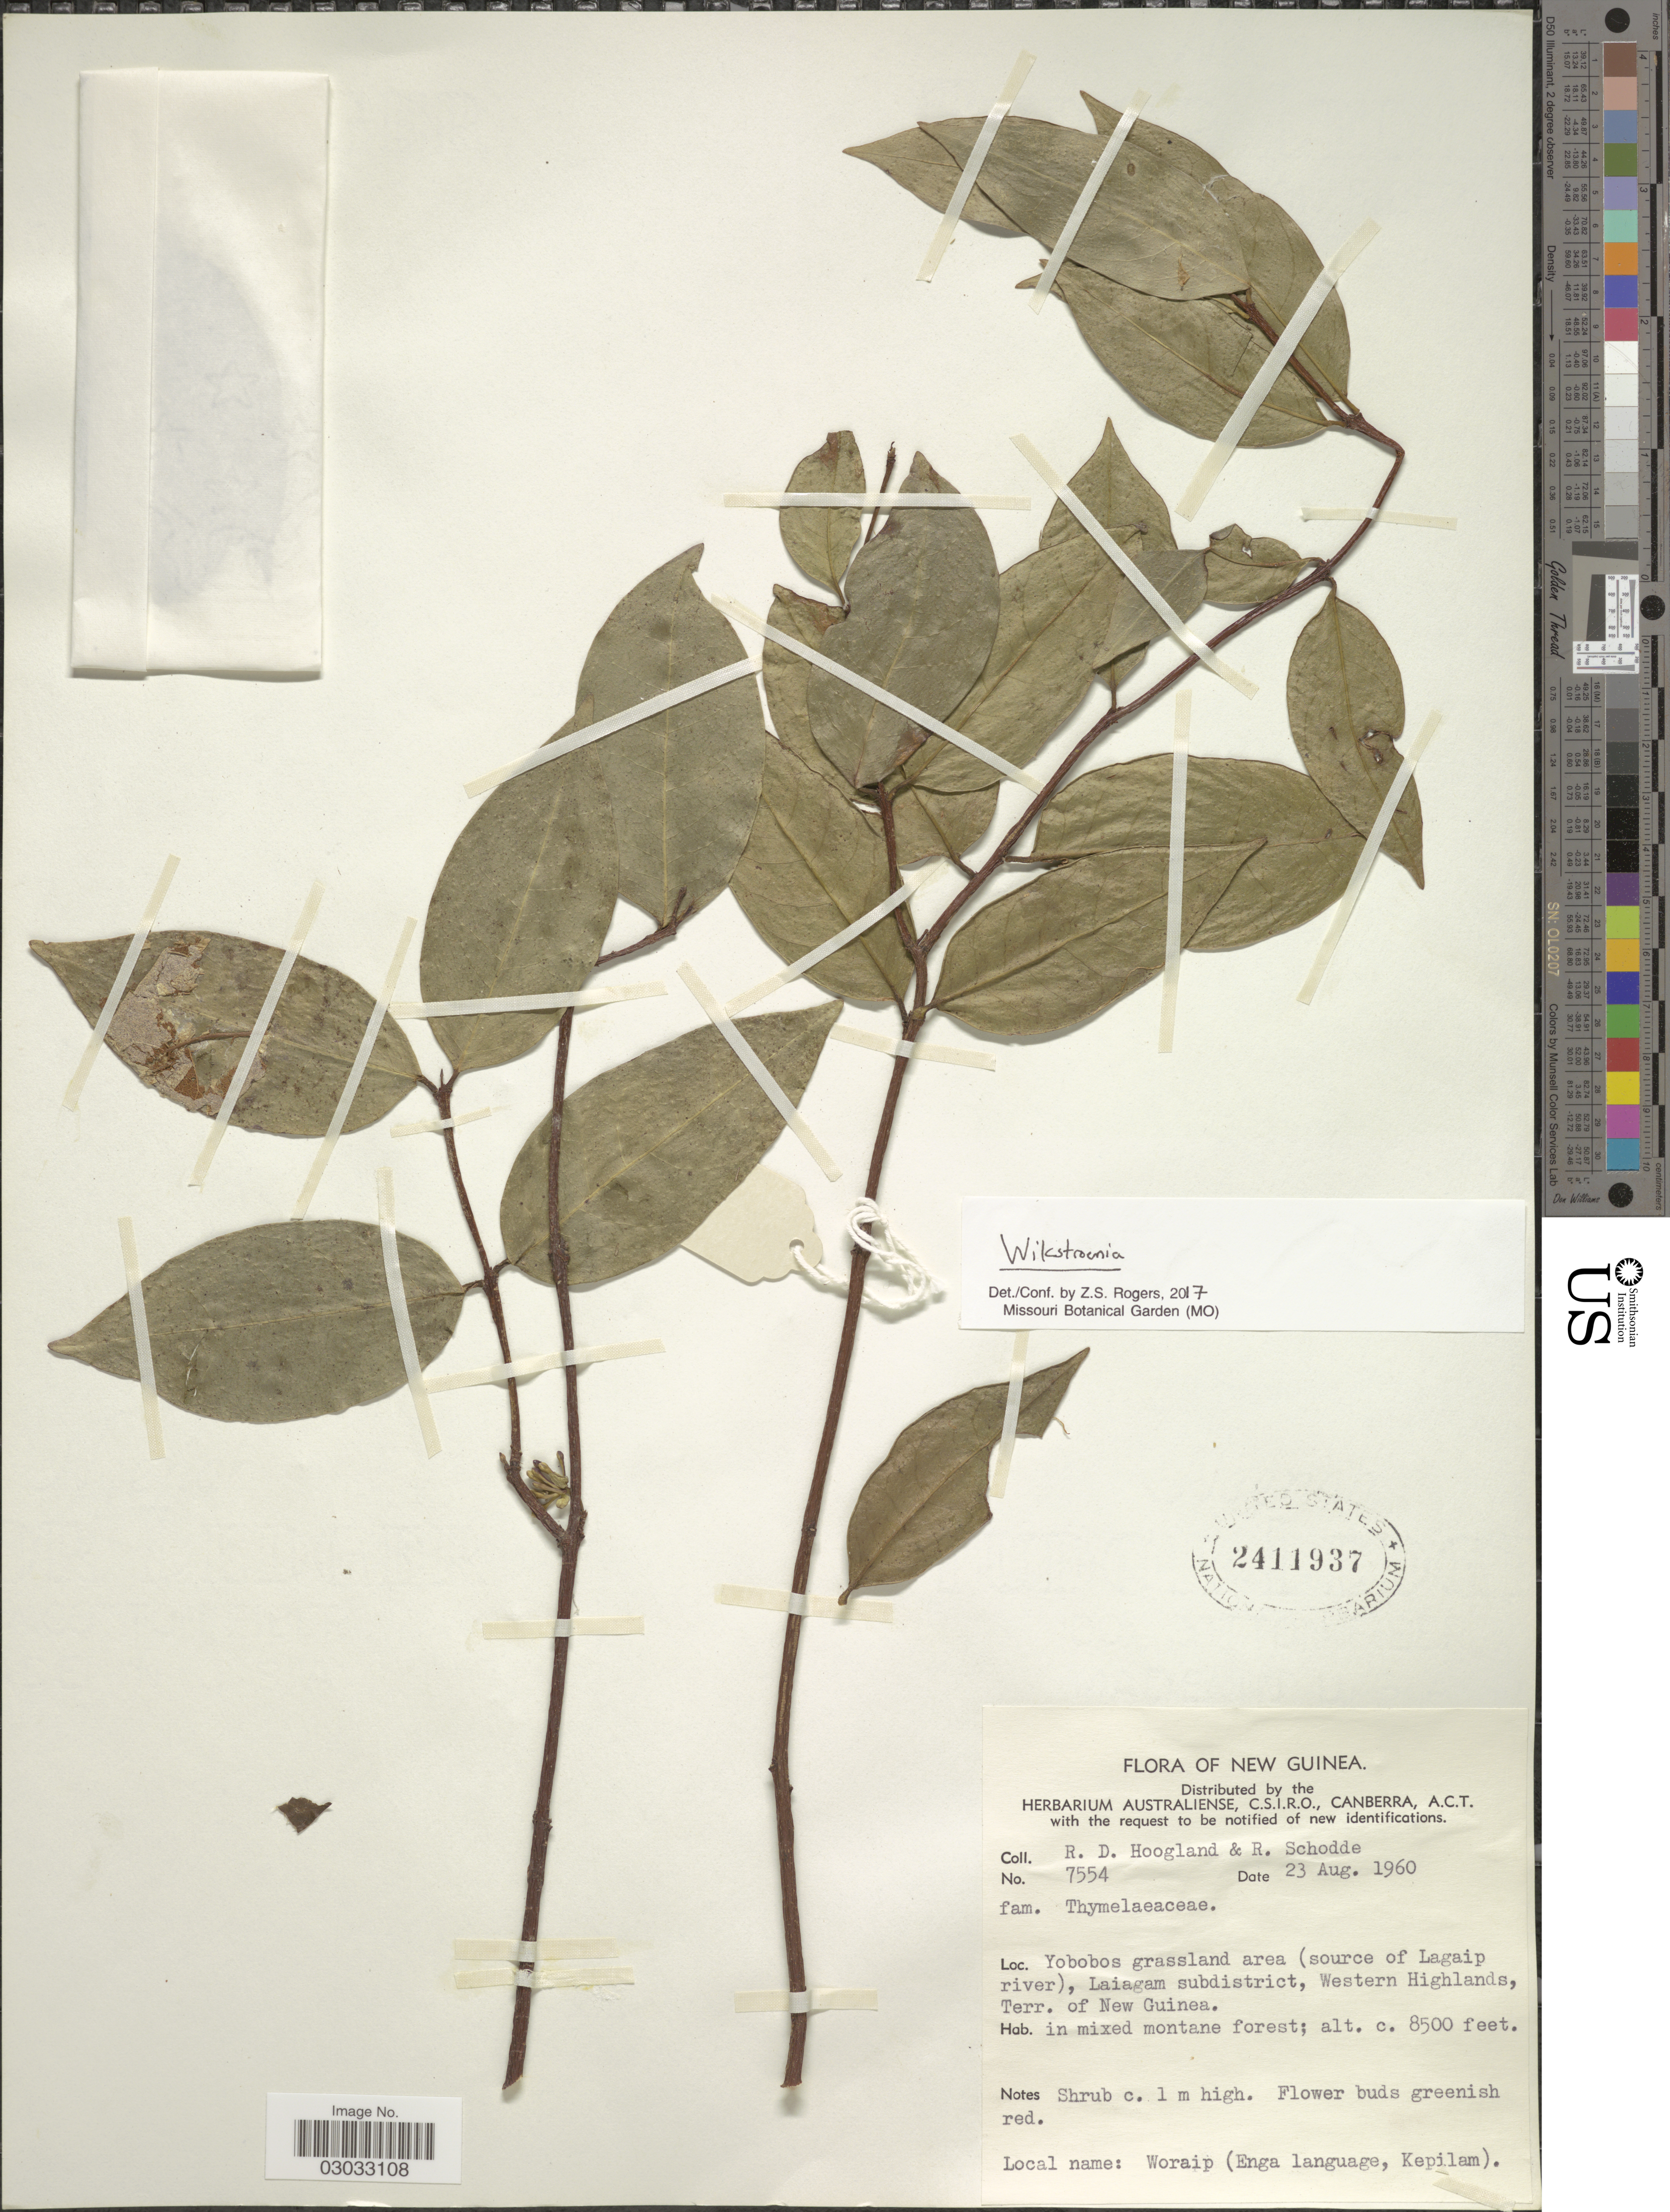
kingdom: Plantae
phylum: Tracheophyta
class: Magnoliopsida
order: Malvales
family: Thymelaeaceae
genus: Wikstroemia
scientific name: Wikstroemia sp.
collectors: R. D. Hoogland & R. Schodde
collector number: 7554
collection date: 1960-08-23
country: Papua New Guinea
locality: New Guinea, Yobobos grassland area (source of Lagaip river), Laiagam subdistrict, Western Highlands, Terr. of New Guinea.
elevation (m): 2591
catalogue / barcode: US 2411937